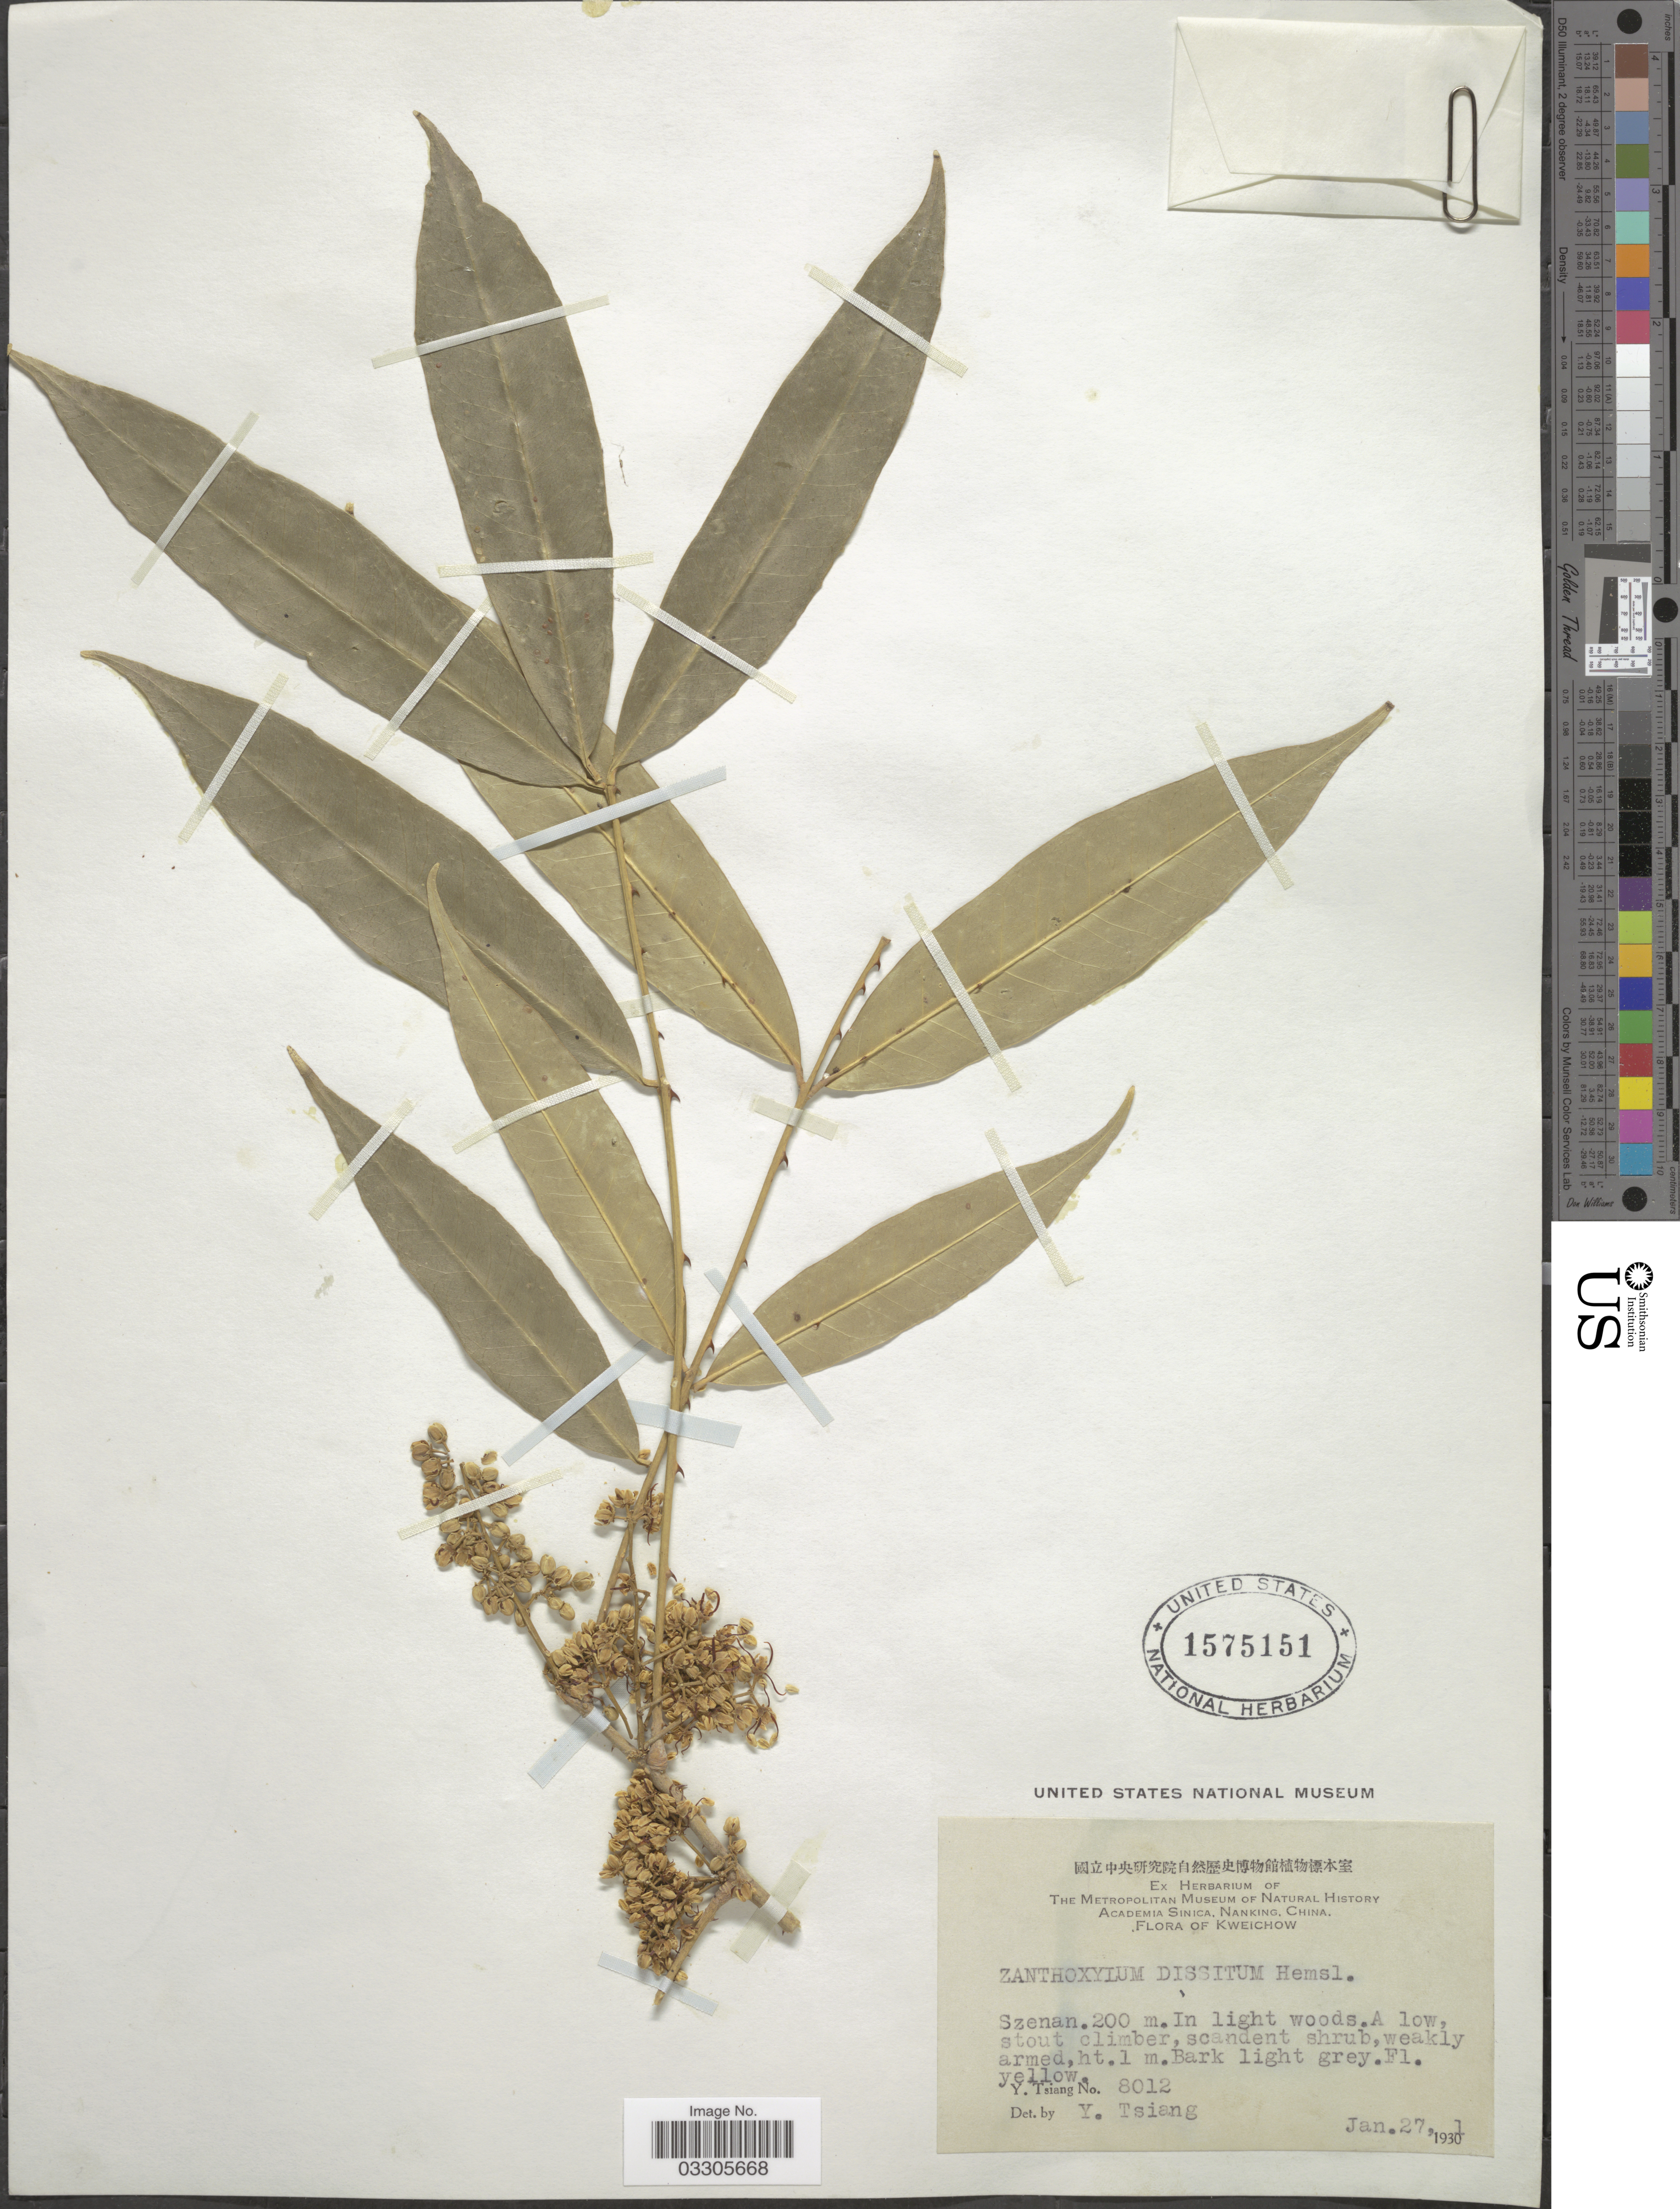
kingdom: Plantae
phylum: Tracheophyta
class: Magnoliopsida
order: Sapindales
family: Rutaceae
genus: Zanthoxylum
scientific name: Zanthoxylum dissitum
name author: Hemsl.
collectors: Y. Tsiang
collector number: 8012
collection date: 1931-01-27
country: China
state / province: Guizhou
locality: Szenan, Kweichow.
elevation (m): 200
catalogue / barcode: US 1575151